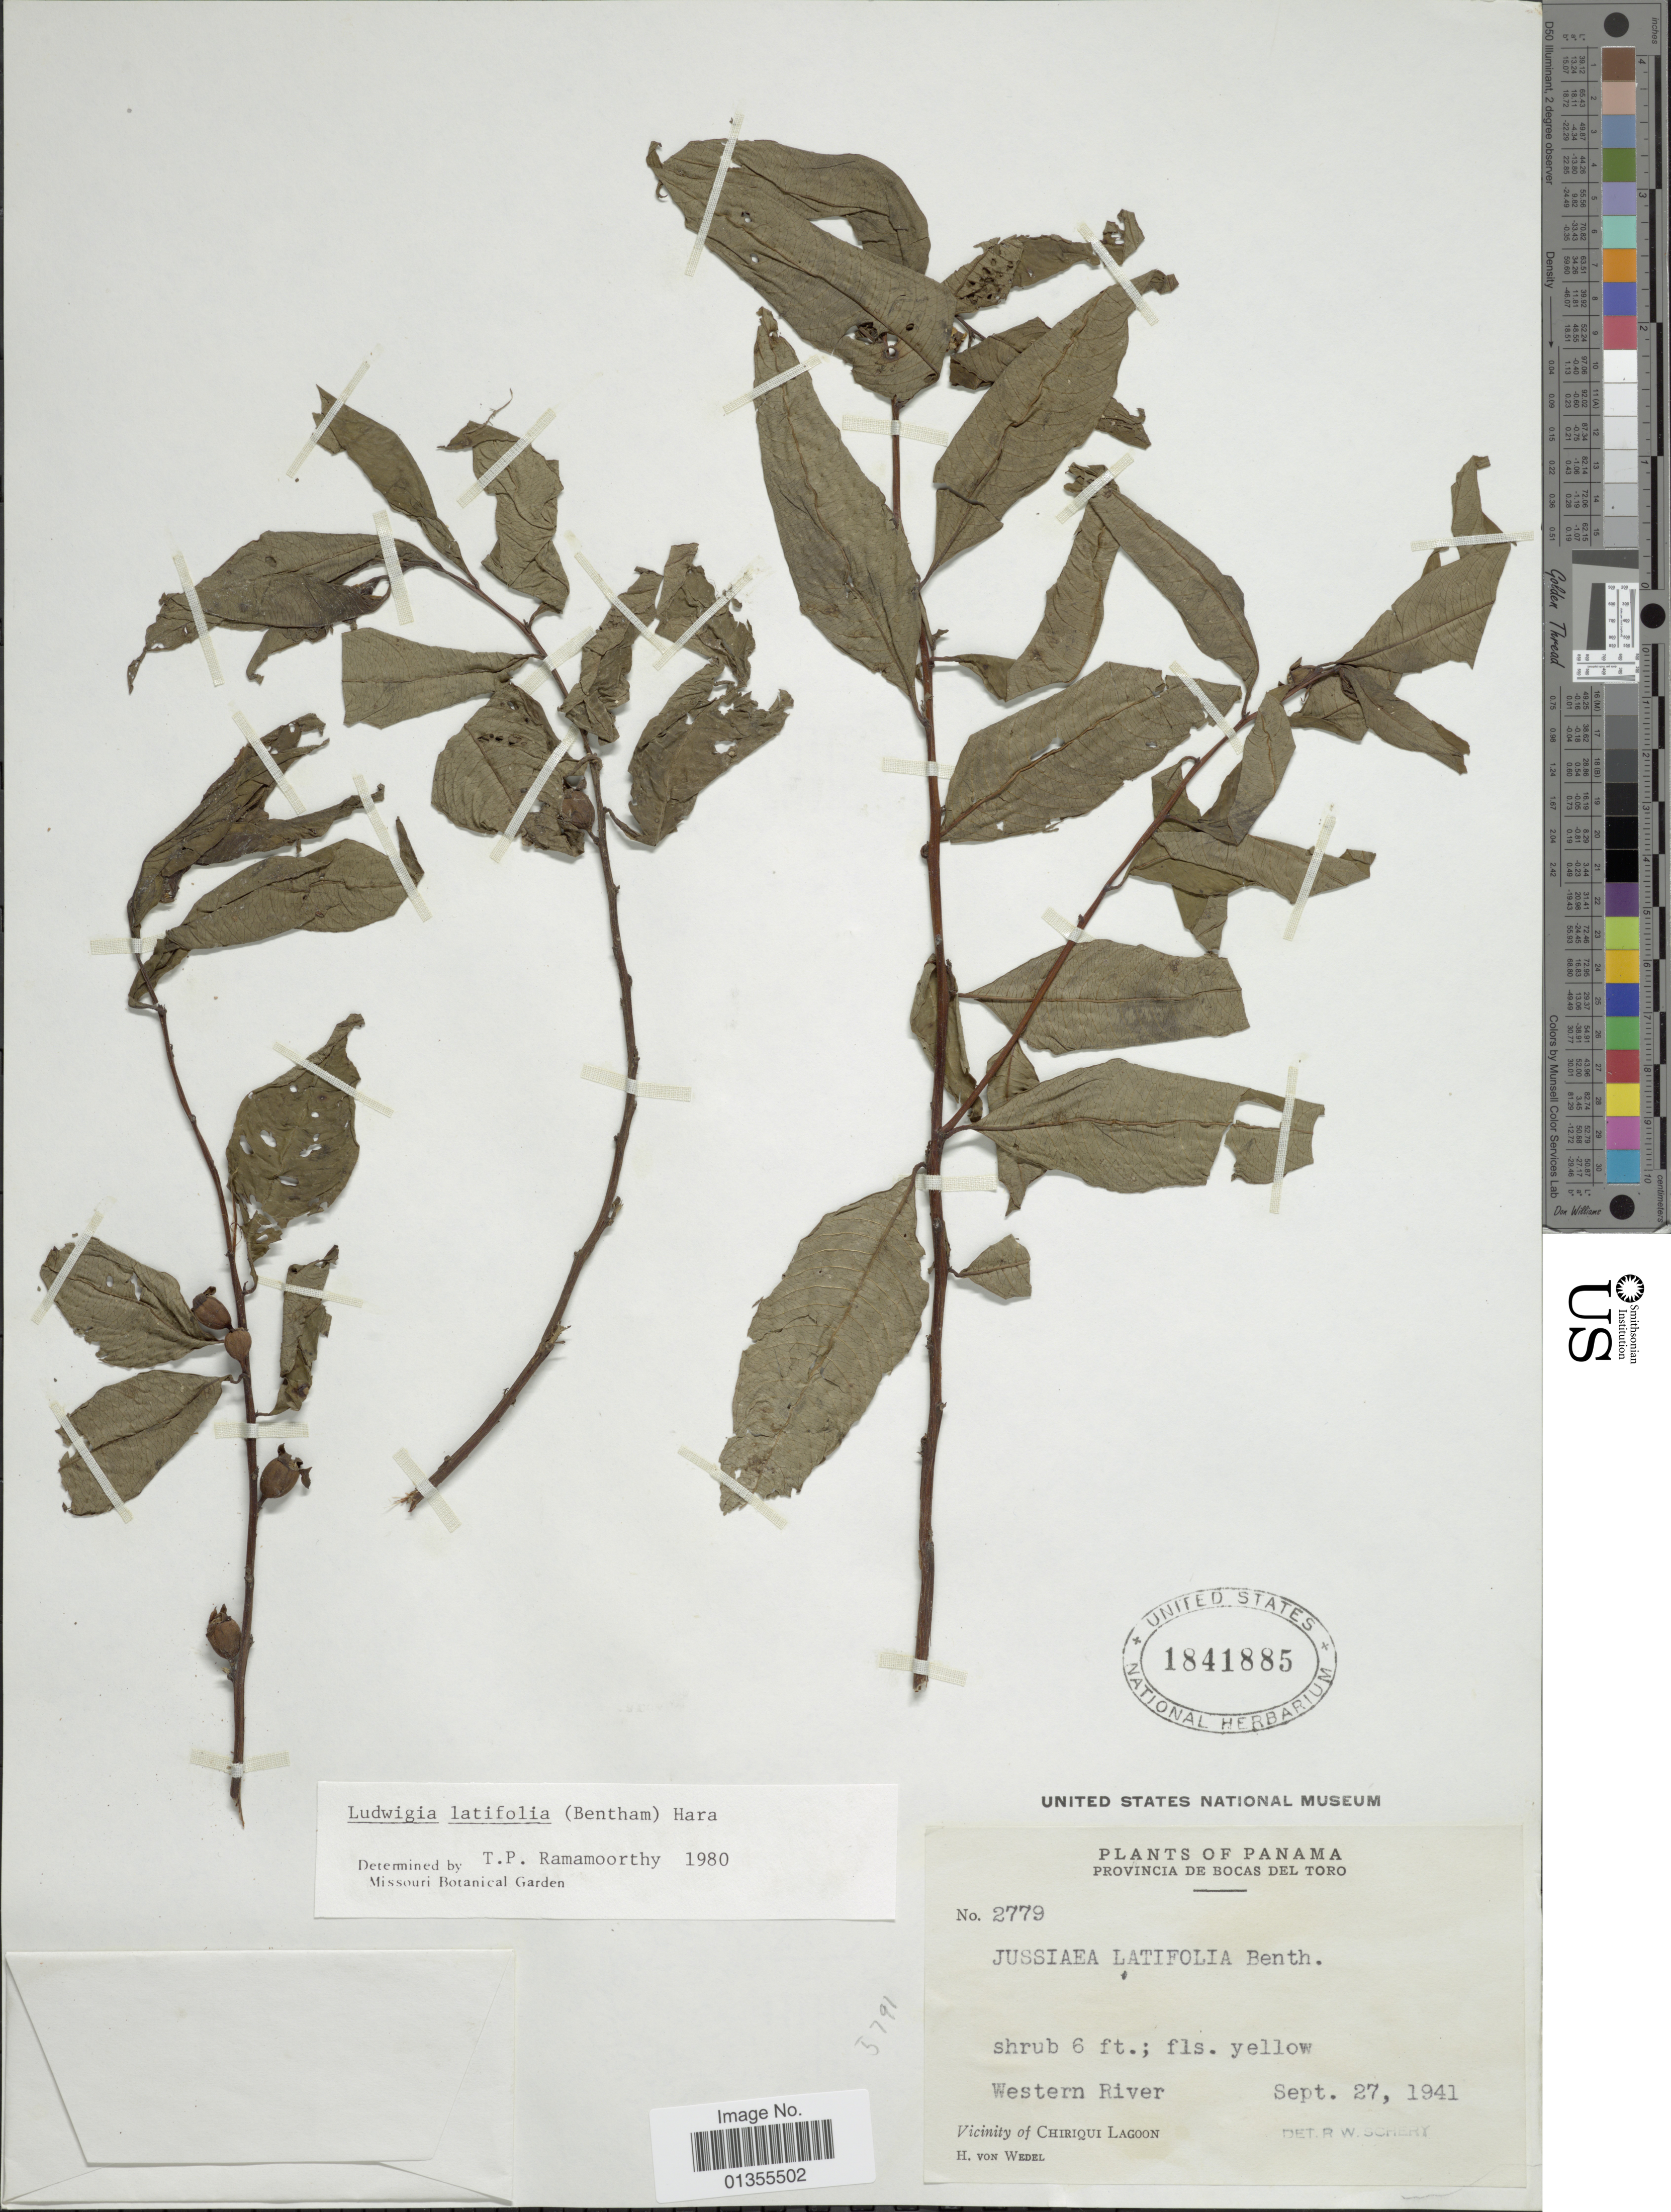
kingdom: Plantae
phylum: Tracheophyta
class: Magnoliopsida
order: Myrtales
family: Onagraceae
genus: Ludwigia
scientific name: Ludwigia latifolia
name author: (Benth.) H. Hara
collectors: H. von Wedel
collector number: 2779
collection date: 1941-09-27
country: Panama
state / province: Bocas del Toro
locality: Provincia de Bocas del Toro. Western River. Vicinity of Chiriqui Lagoon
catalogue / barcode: US 1841885